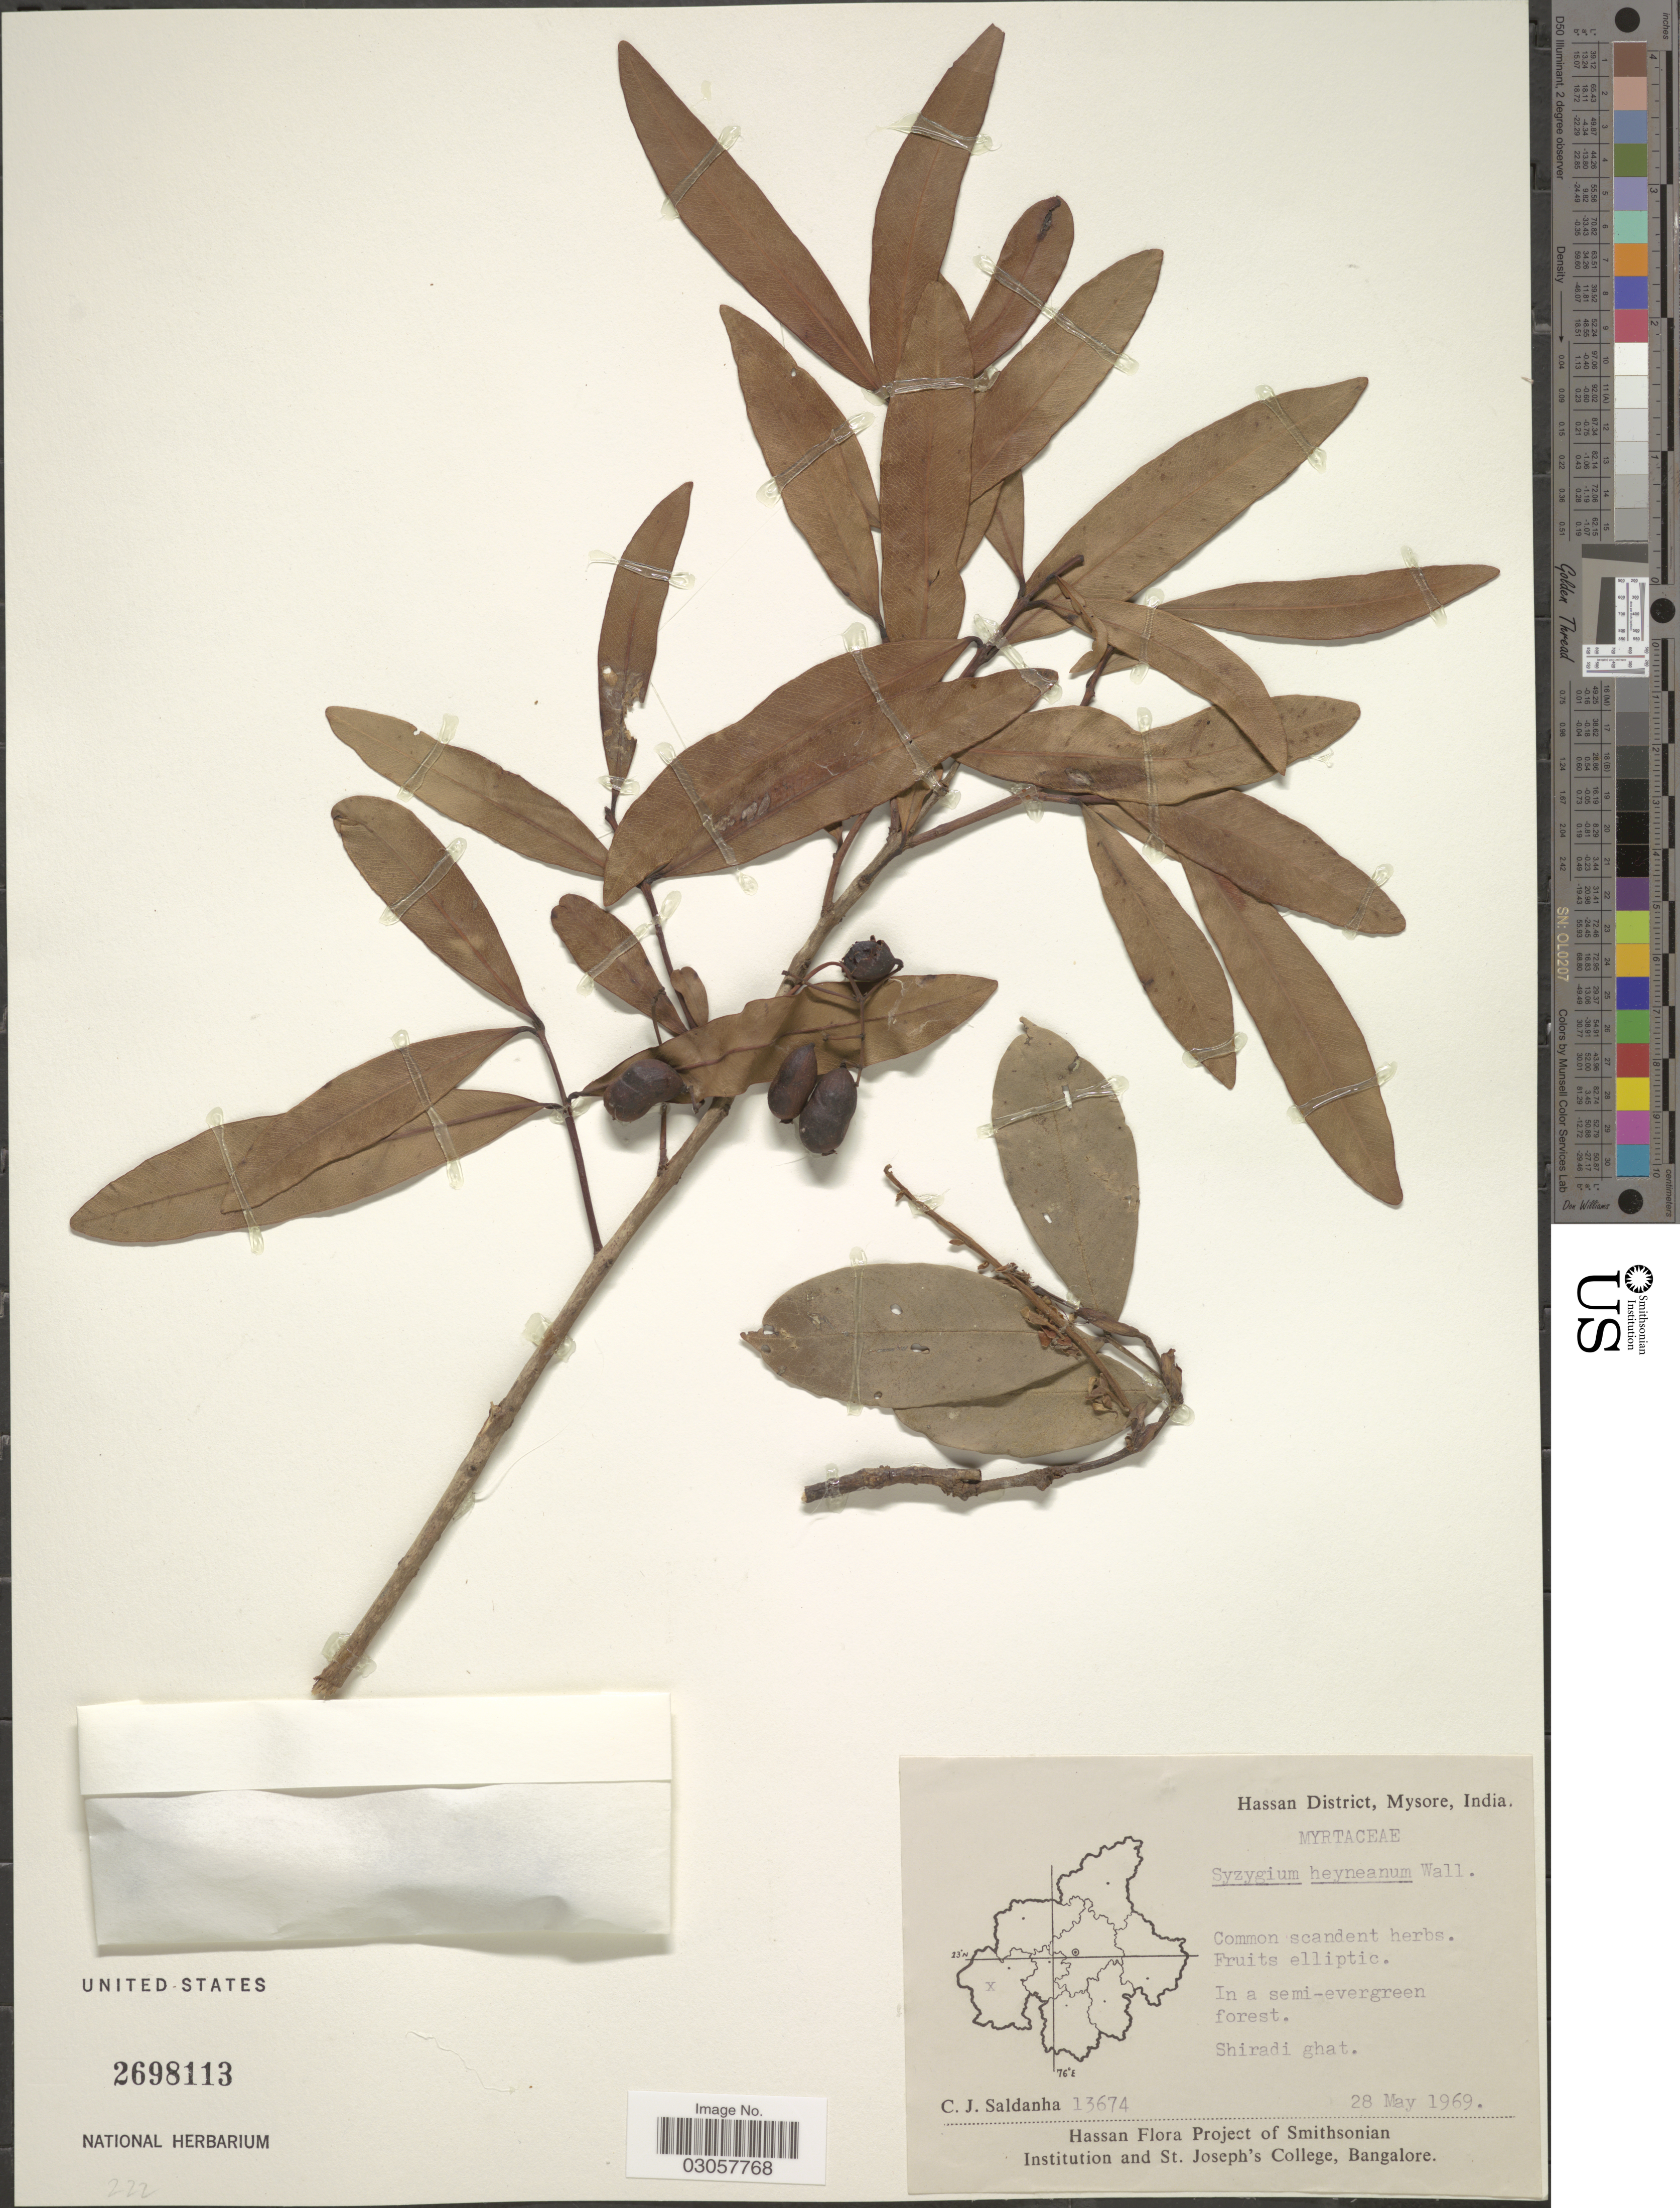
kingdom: Plantae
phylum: Tracheophyta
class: Magnoliopsida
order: Myrtales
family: Myrtaceae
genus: Syzygium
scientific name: Syzygium heyneanum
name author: (Duthie) Gamble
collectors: C. J. Saldanha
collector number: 13674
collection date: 1969-05-28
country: India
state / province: Karnataka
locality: Hassan District, Mysore. In a semi-evergreen forest. Shiradi ghat.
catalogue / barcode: US 2698113